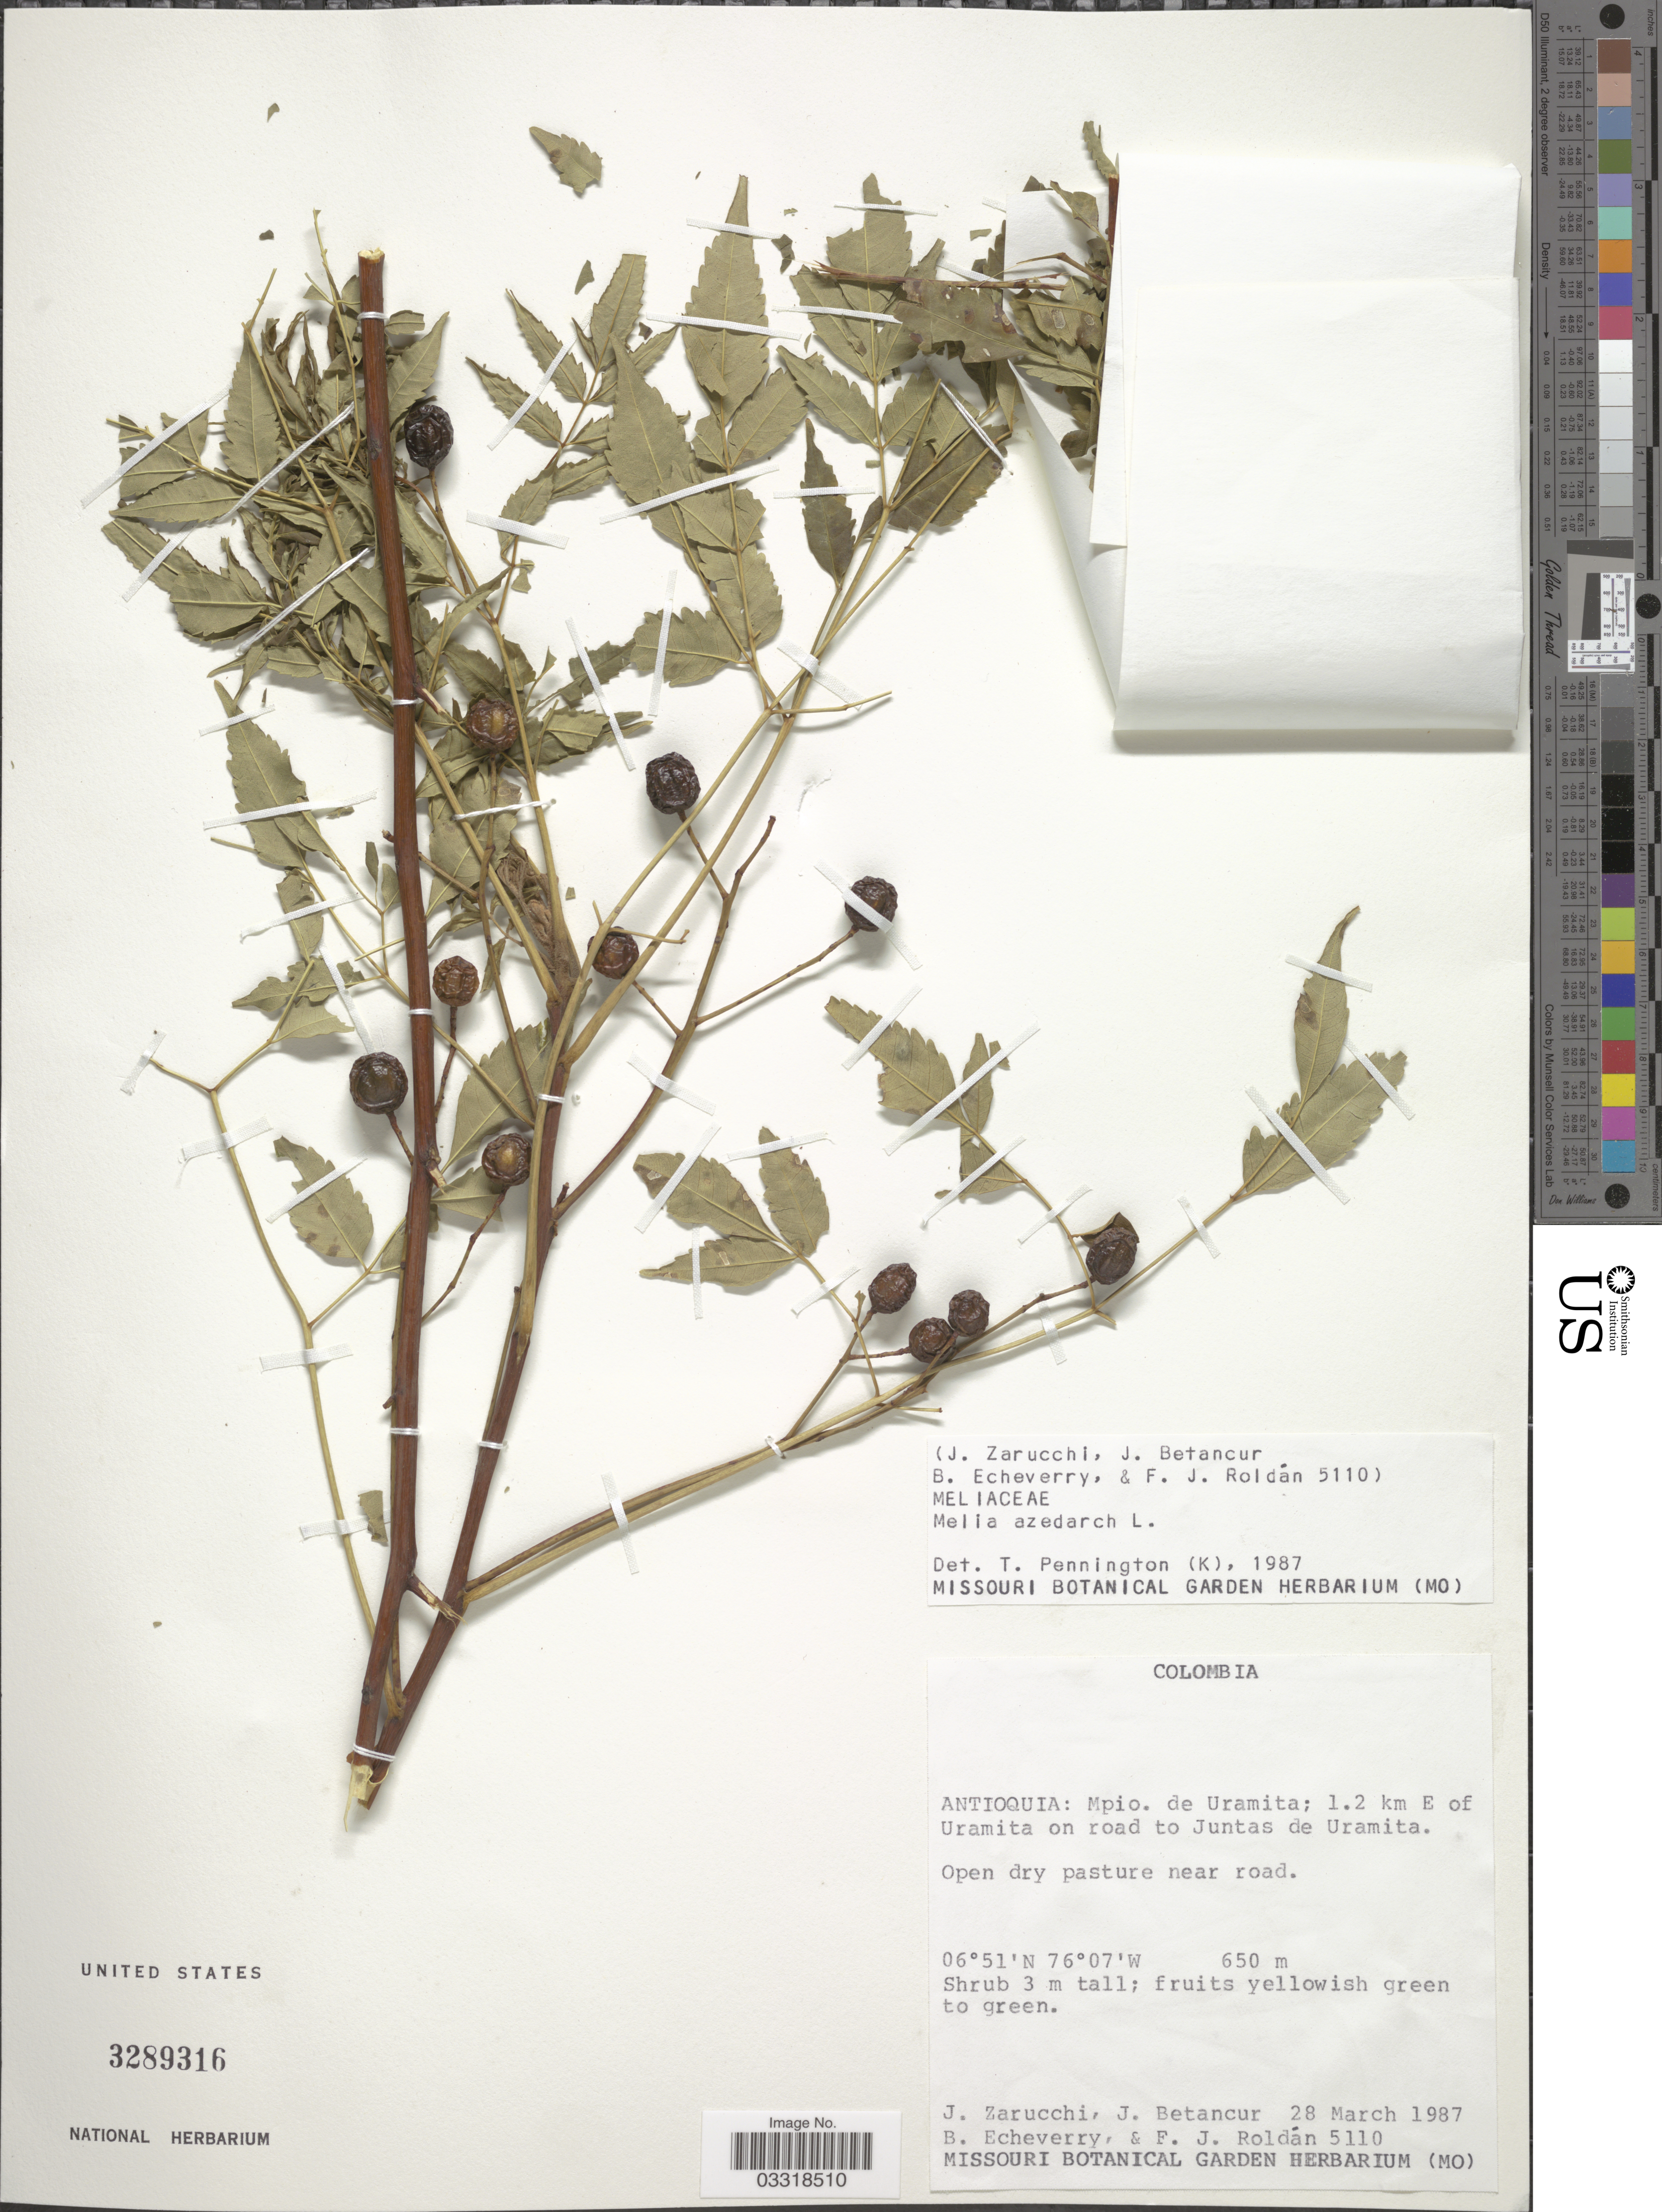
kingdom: Plantae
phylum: Tracheophyta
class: Magnoliopsida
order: Sapindales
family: Meliaceae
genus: Melia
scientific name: Melia azedarach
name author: L.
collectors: J. L. Zarucchi, J. Betancur, B. Echeverry & F. J. Roldán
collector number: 5110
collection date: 1987-03-28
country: Colombia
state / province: Antioquia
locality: Mpio. de Uramita; 1.2 km E of Uramita on road to Juntas de Uramita.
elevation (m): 650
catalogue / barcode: US 3289316